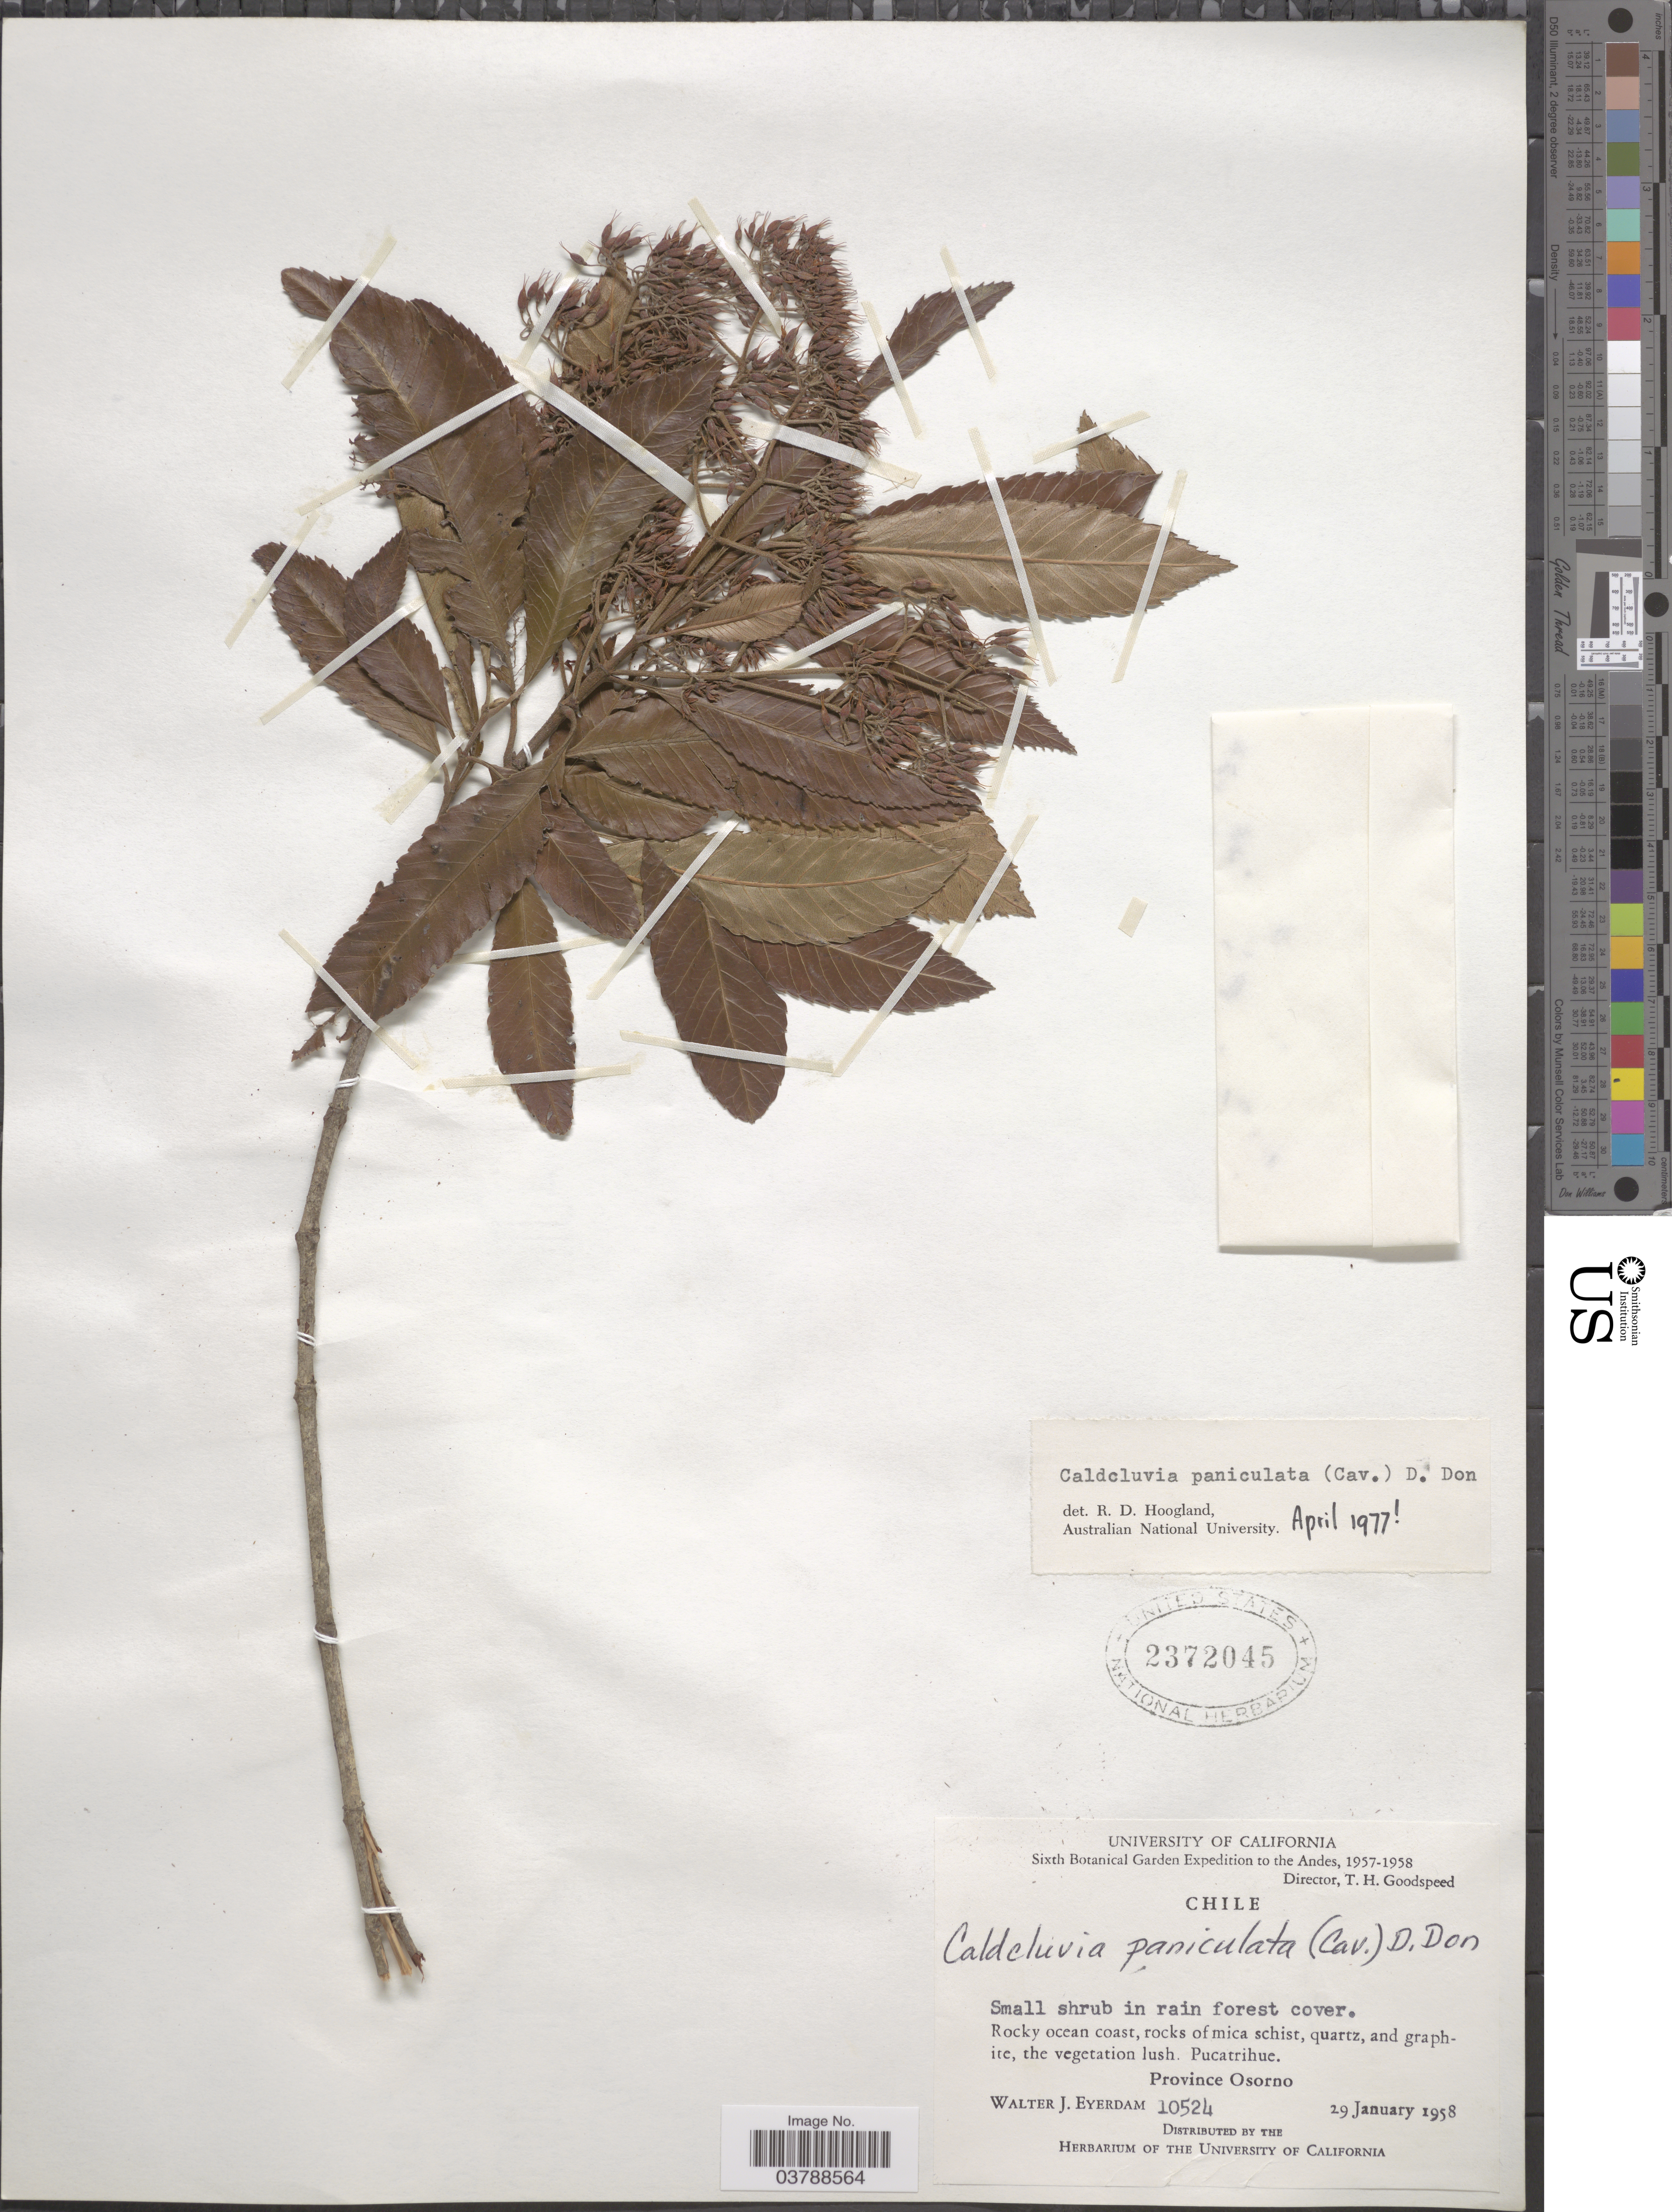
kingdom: Plantae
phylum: Tracheophyta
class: Magnoliopsida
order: Oxalidales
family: Cunoniaceae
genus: Caldcluvia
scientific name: Caldcluvia paniculata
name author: (Cav.) D. Don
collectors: W. J. Eyerdam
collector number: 10524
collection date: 1958-01-29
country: Chile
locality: The Andes. Rocky ocean coast, rocks of mica schist, quartz, and graphite, the vegetation lush, Pucatrihue. Province Osorno.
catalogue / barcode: US 2372045